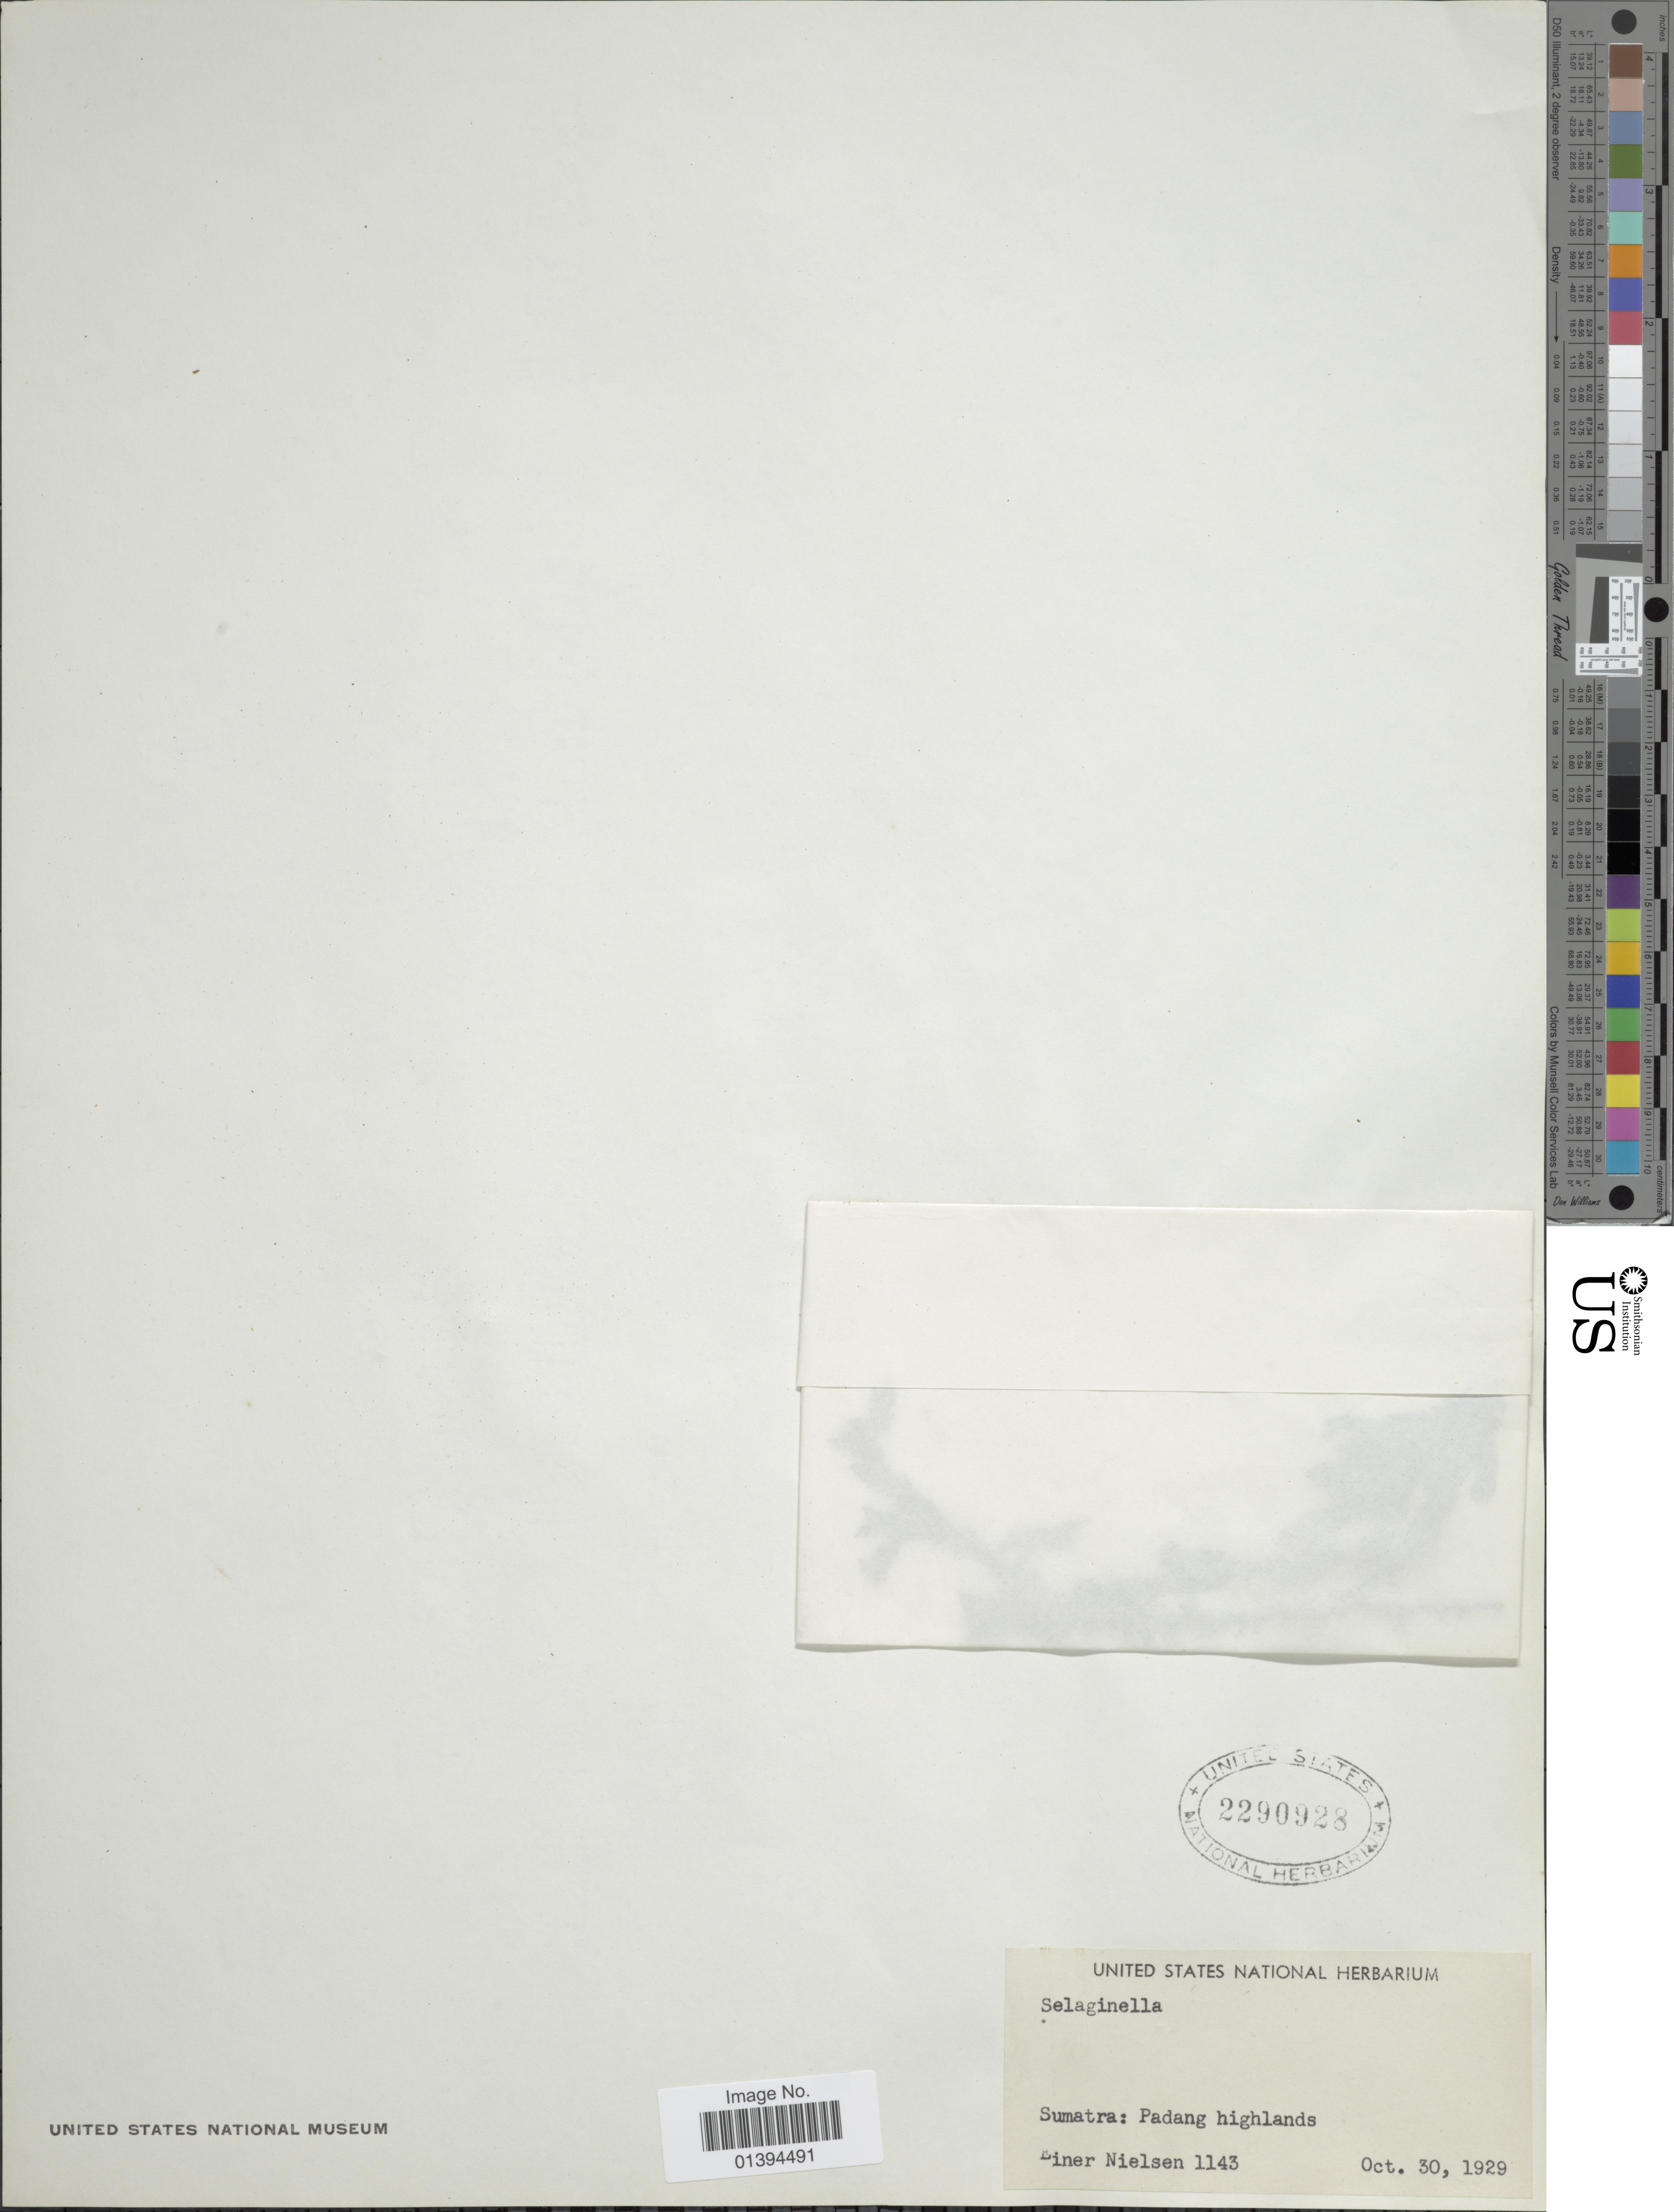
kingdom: Plantae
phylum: Tracheophyta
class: Lycopodiopsida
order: Selaginellales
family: Selaginellaceae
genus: Selaginella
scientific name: Selaginella sp.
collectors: E. Nielsen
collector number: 1143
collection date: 1929-10-30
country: Indonesia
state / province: Sumatra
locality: Padang highlands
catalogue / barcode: US 2290928